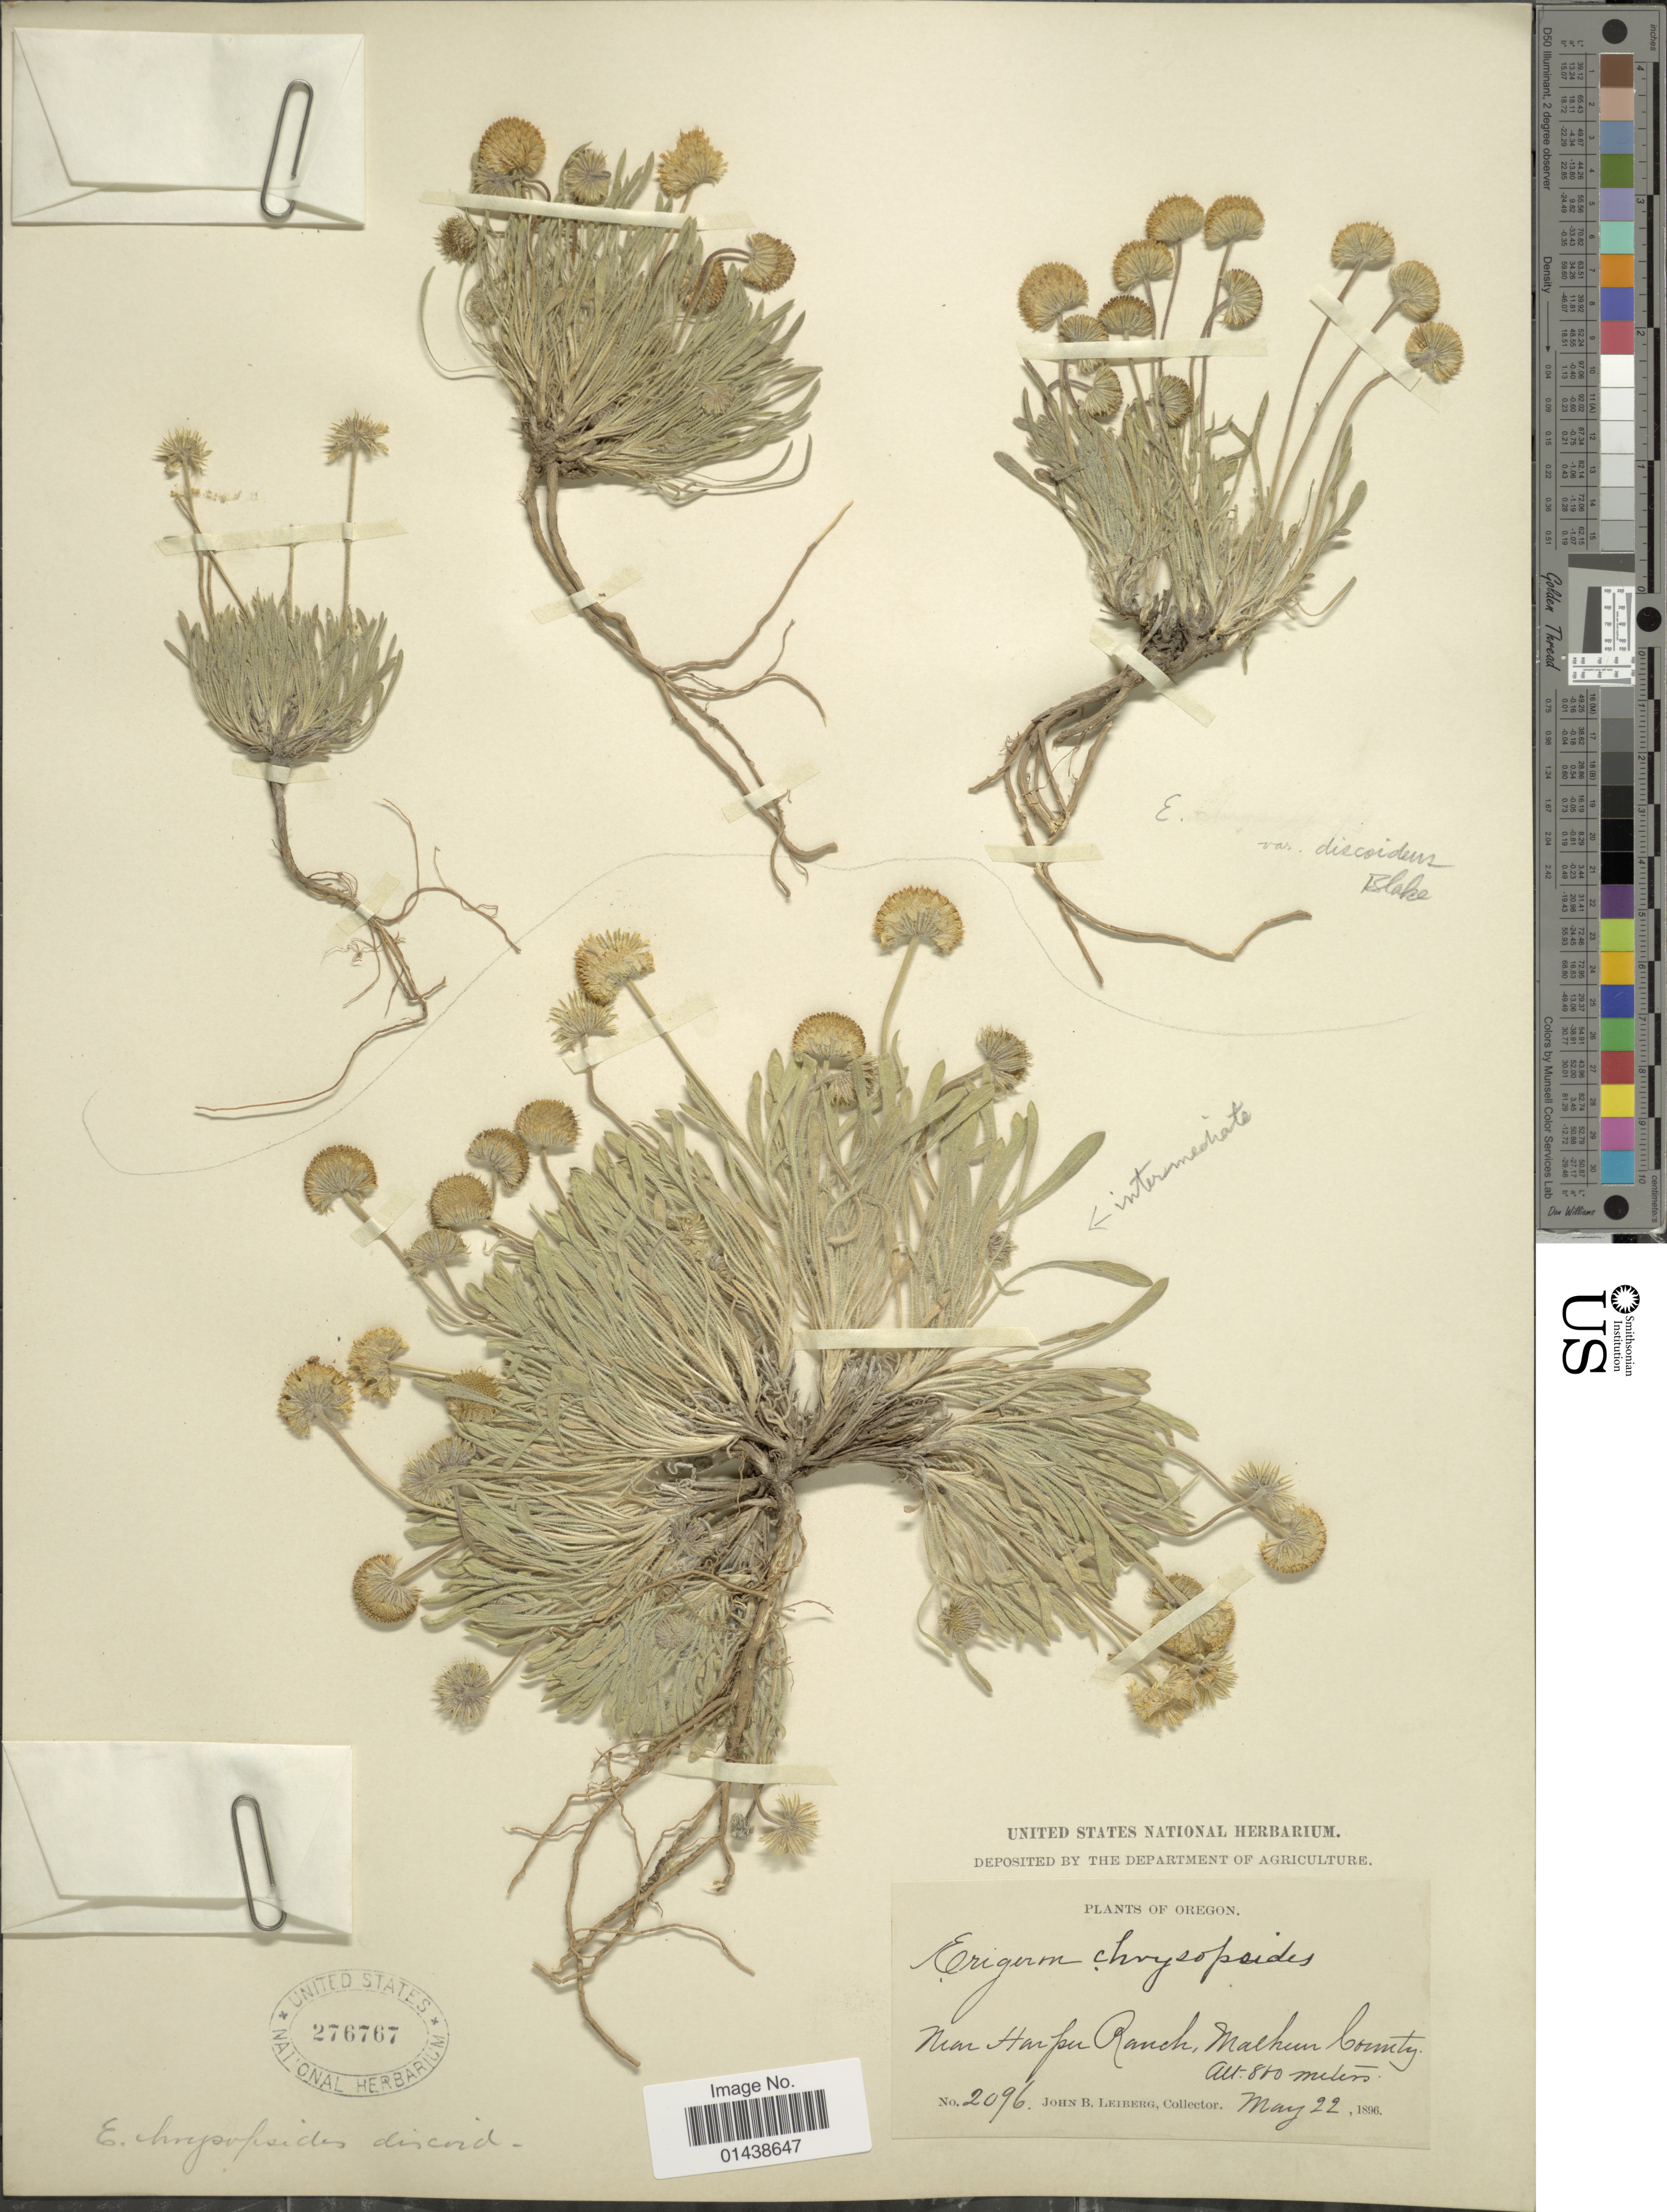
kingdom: Plantae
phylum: Tracheophyta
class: Magnoliopsida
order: Asterales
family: Asteraceae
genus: Erigeron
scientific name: Erigeron nanus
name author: Nutt.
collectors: J. Leiberg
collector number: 2096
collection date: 1896-05-22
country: United States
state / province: Oregon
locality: Near Harper Ranch, Machun County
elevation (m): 860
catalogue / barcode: US 276767